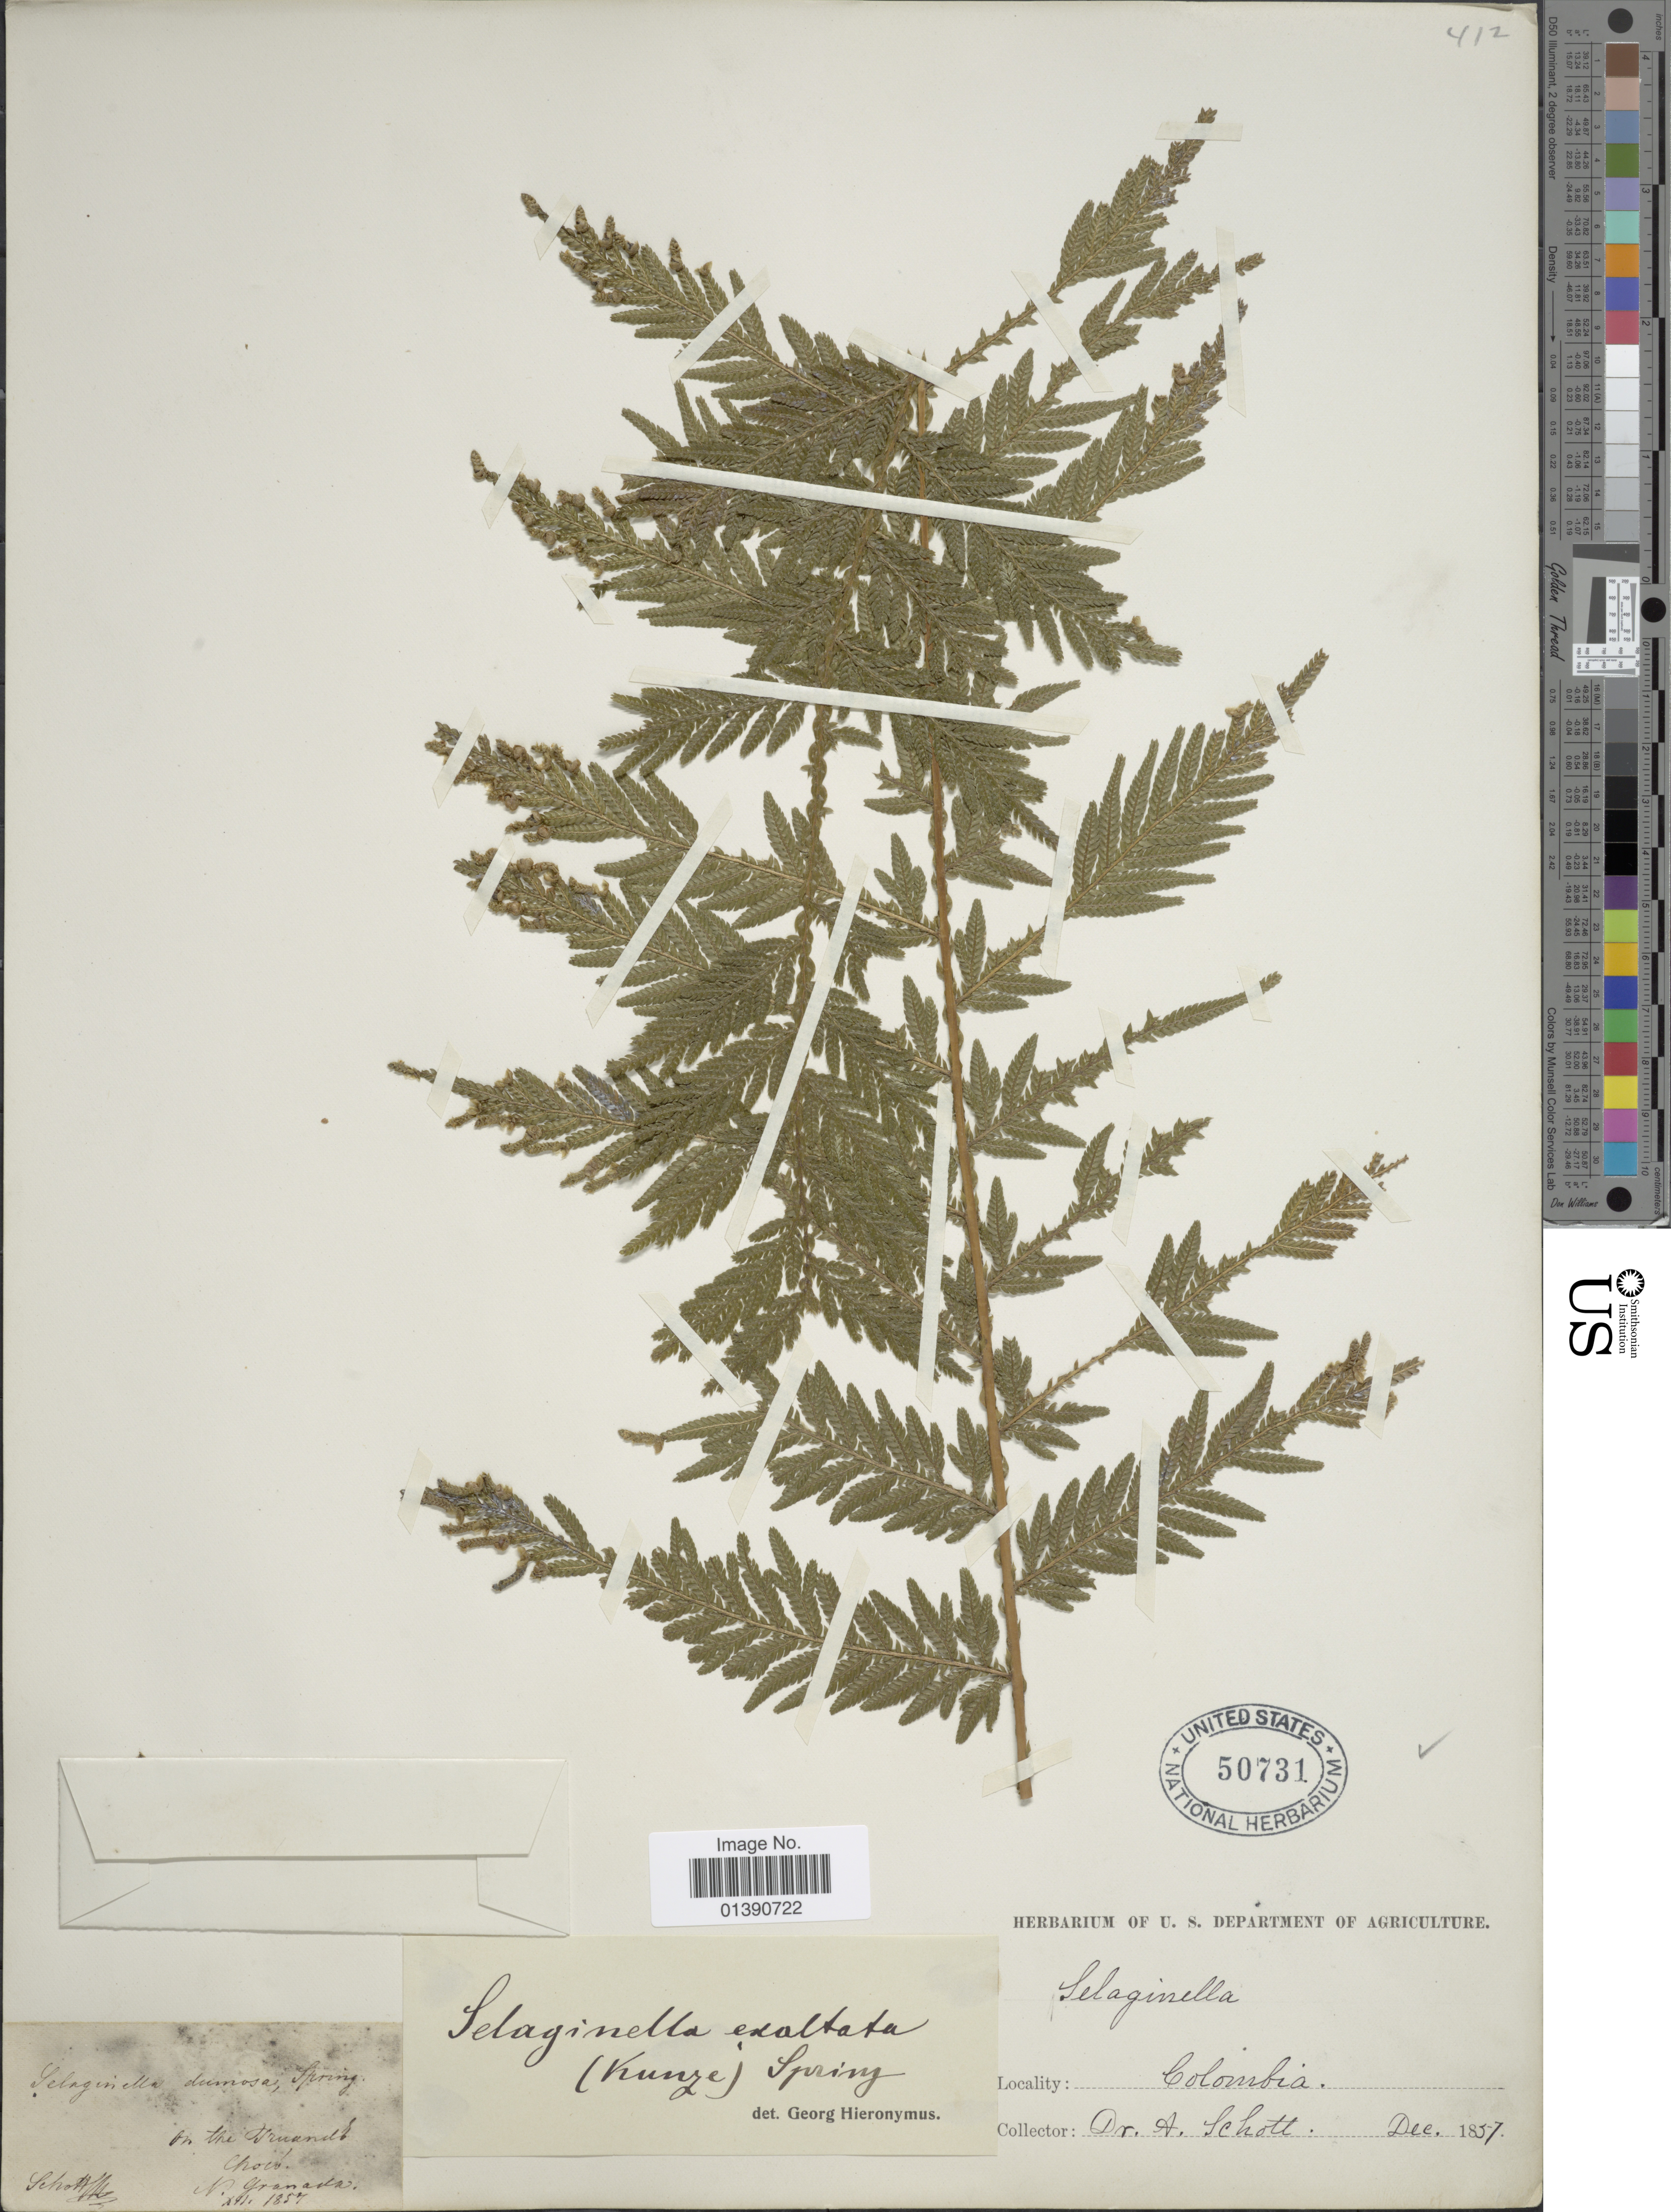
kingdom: Plantae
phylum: Tracheophyta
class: Lycopodiopsida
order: Selaginellales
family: Selaginellaceae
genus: Selaginella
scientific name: Selaginella exaltata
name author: (Kunze) Spring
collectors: A. Shott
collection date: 1857-12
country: Colombia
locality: On the Truandó, Choco, N. Granada.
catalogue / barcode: US 50731